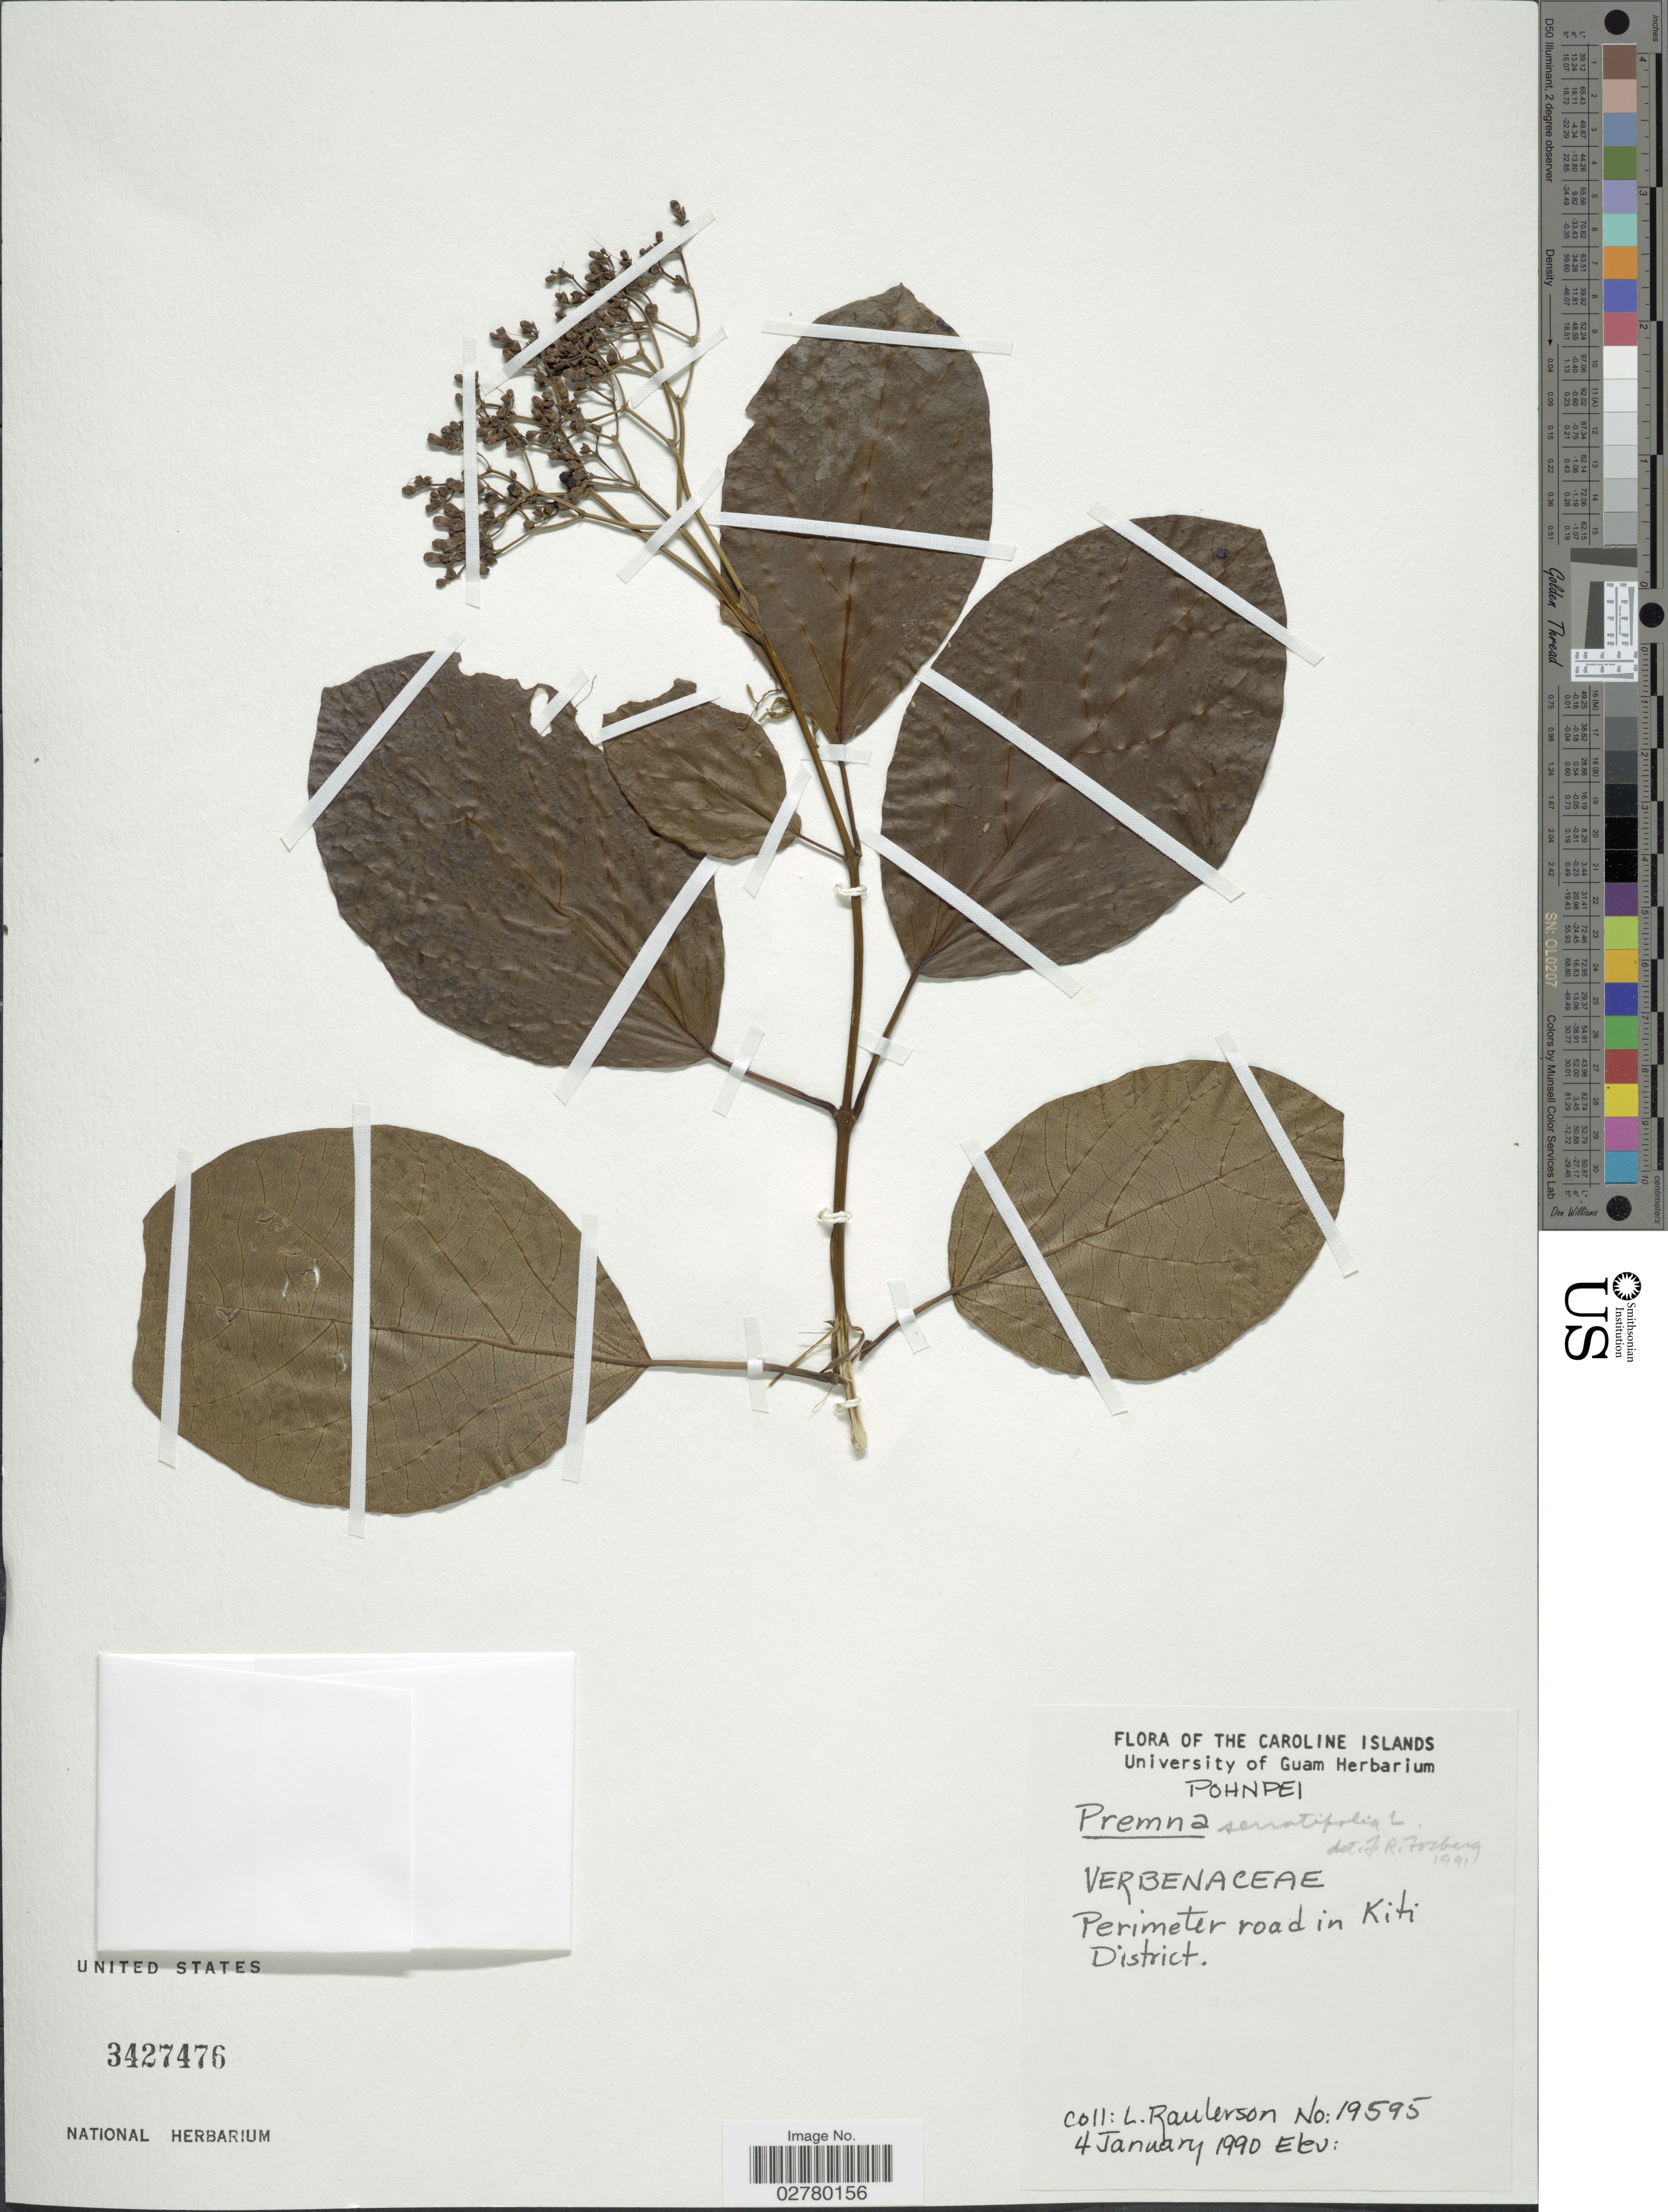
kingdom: Plantae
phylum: Tracheophyta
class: Magnoliopsida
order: Lamiales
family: Lamiaceae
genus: Premna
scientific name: Premna serratifolia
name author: L.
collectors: L. Raulerson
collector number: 19595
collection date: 1990-01-04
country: Micronesia, Federated States of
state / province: Pohnpei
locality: Caroline Islands. Perimeter road in Kiti District.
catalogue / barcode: US 3427476